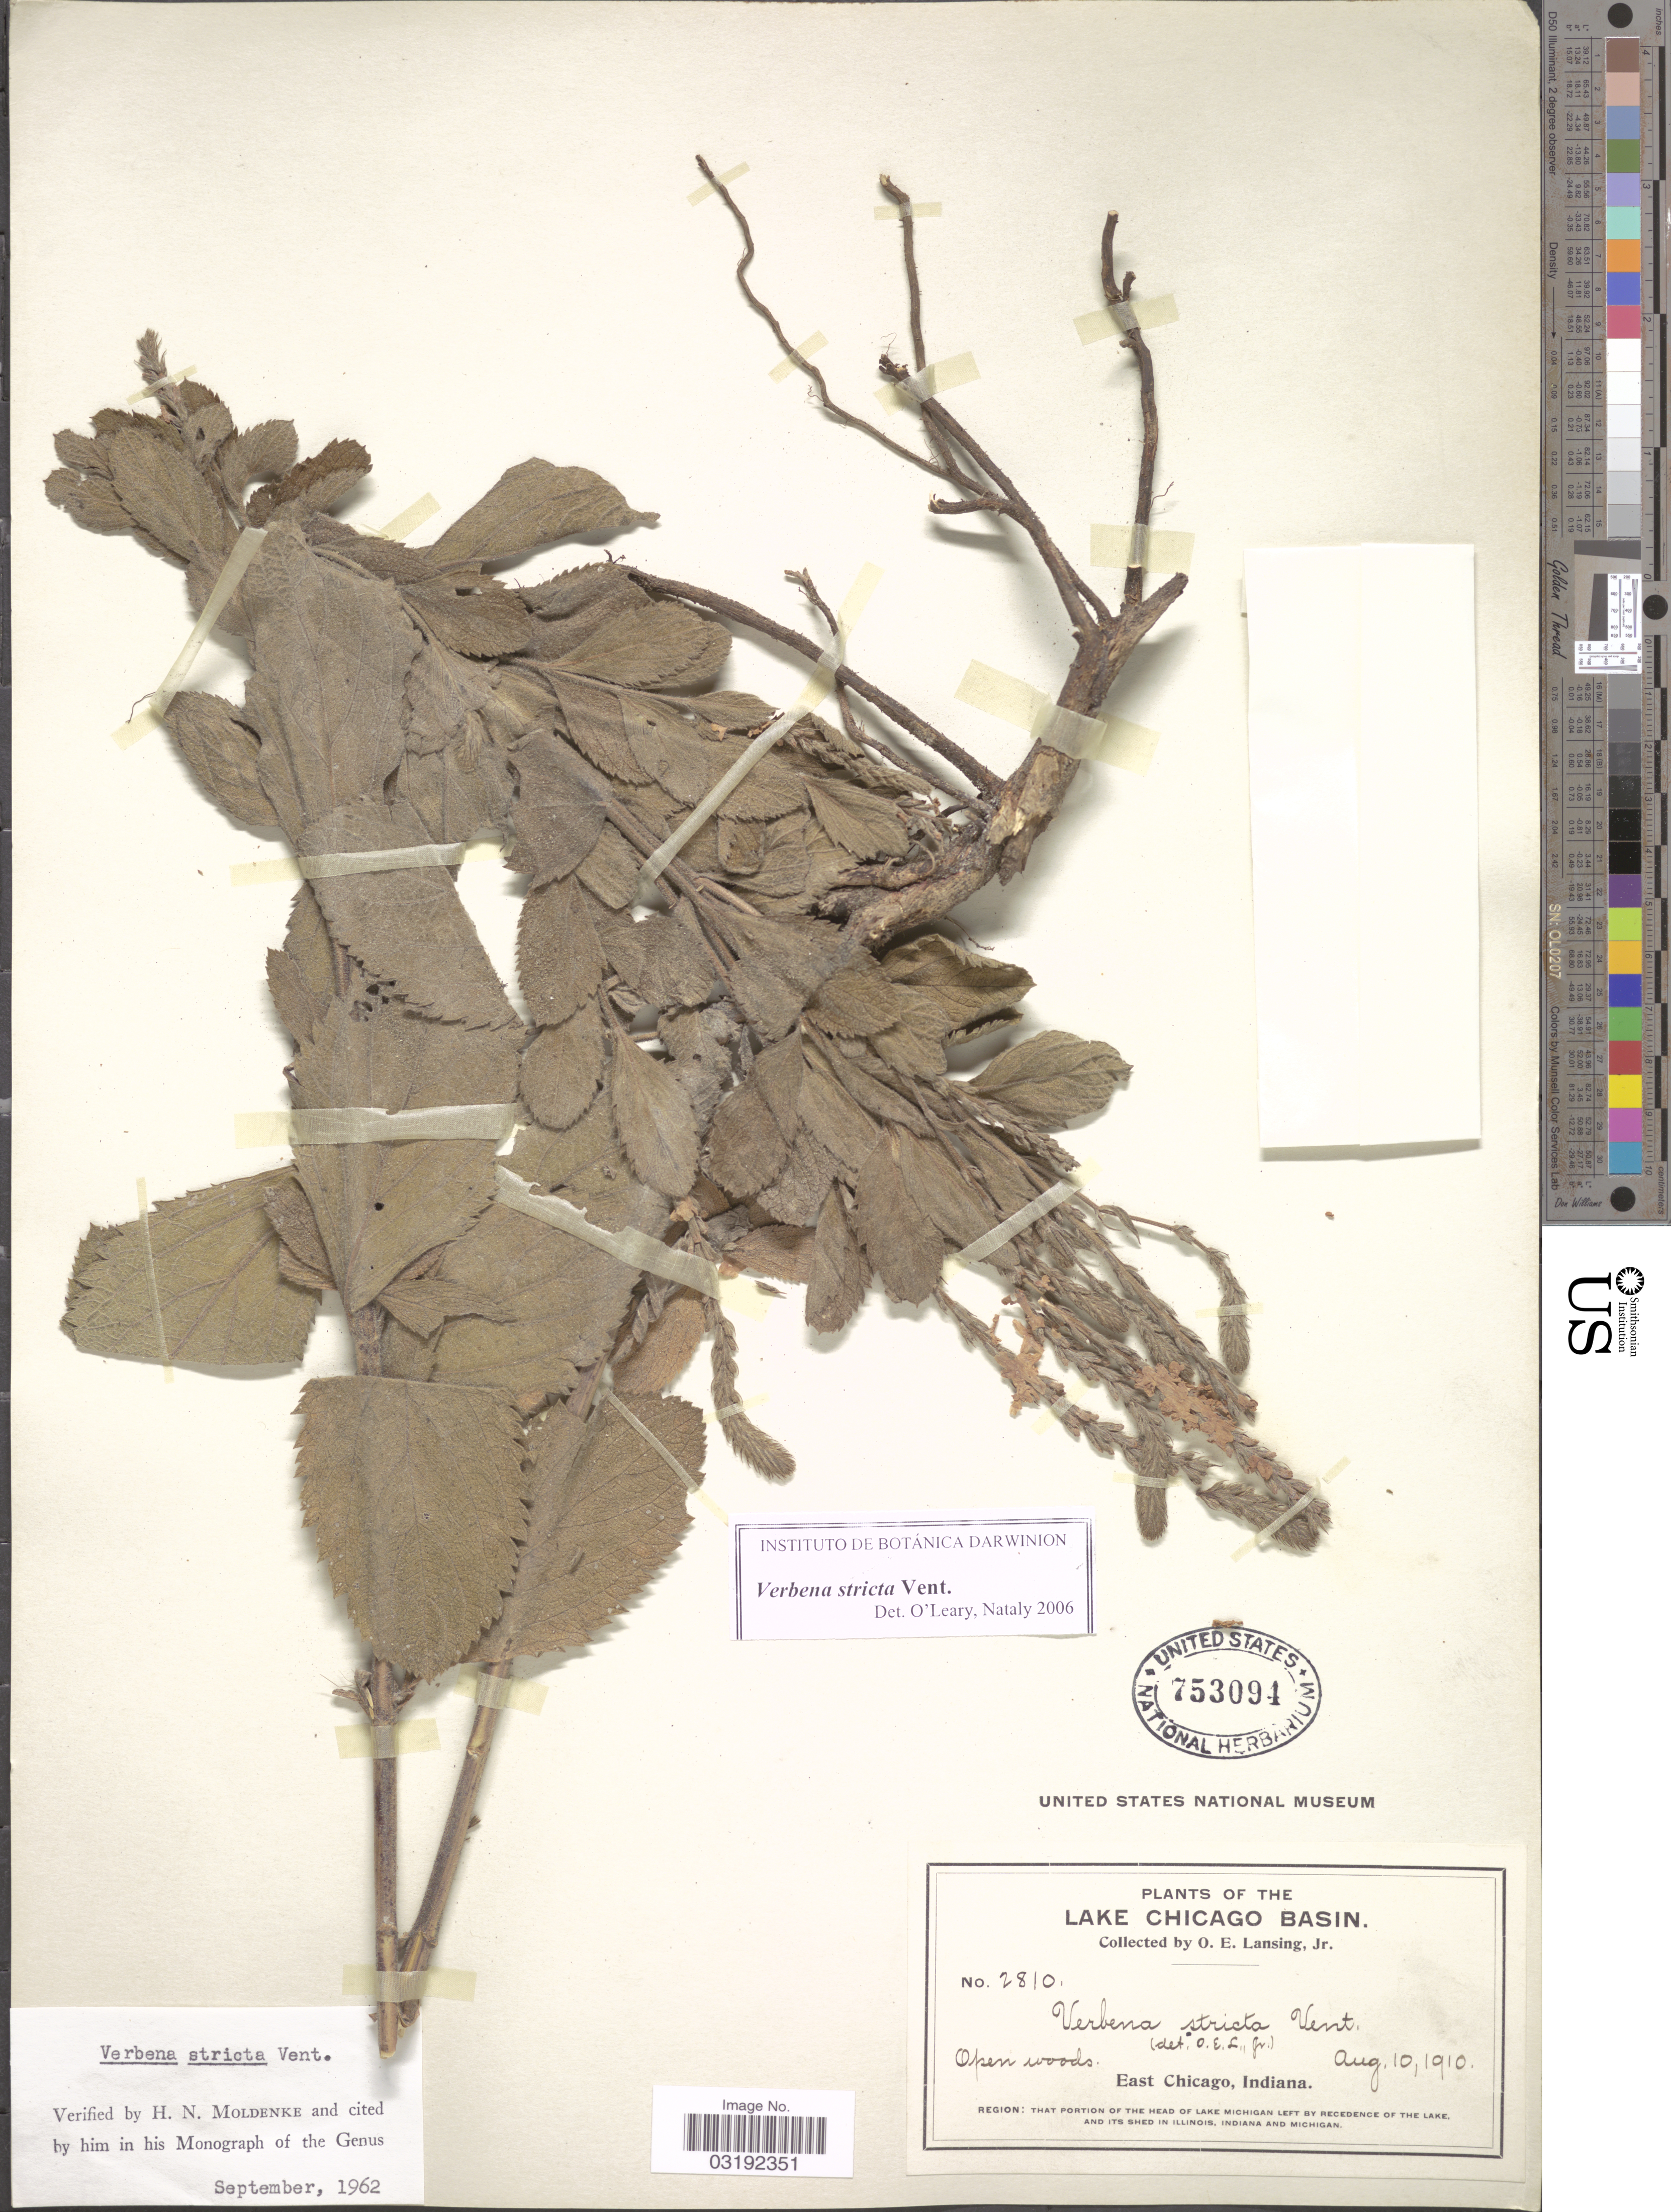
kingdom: Plantae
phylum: Tracheophyta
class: Magnoliopsida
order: Lamiales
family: Verbenaceae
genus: Verbena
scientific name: Verbena stricta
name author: Vent.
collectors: O. Lansing Jr.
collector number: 2810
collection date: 1910-08-10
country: United States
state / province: Indiana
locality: Lake Chicago Basin, Open woods. East Chicago. Region: That portion of the head of Lake Michigan left by recedence of the lake. And its shed in Illinois, Indiana and Michigan.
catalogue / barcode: US 753094